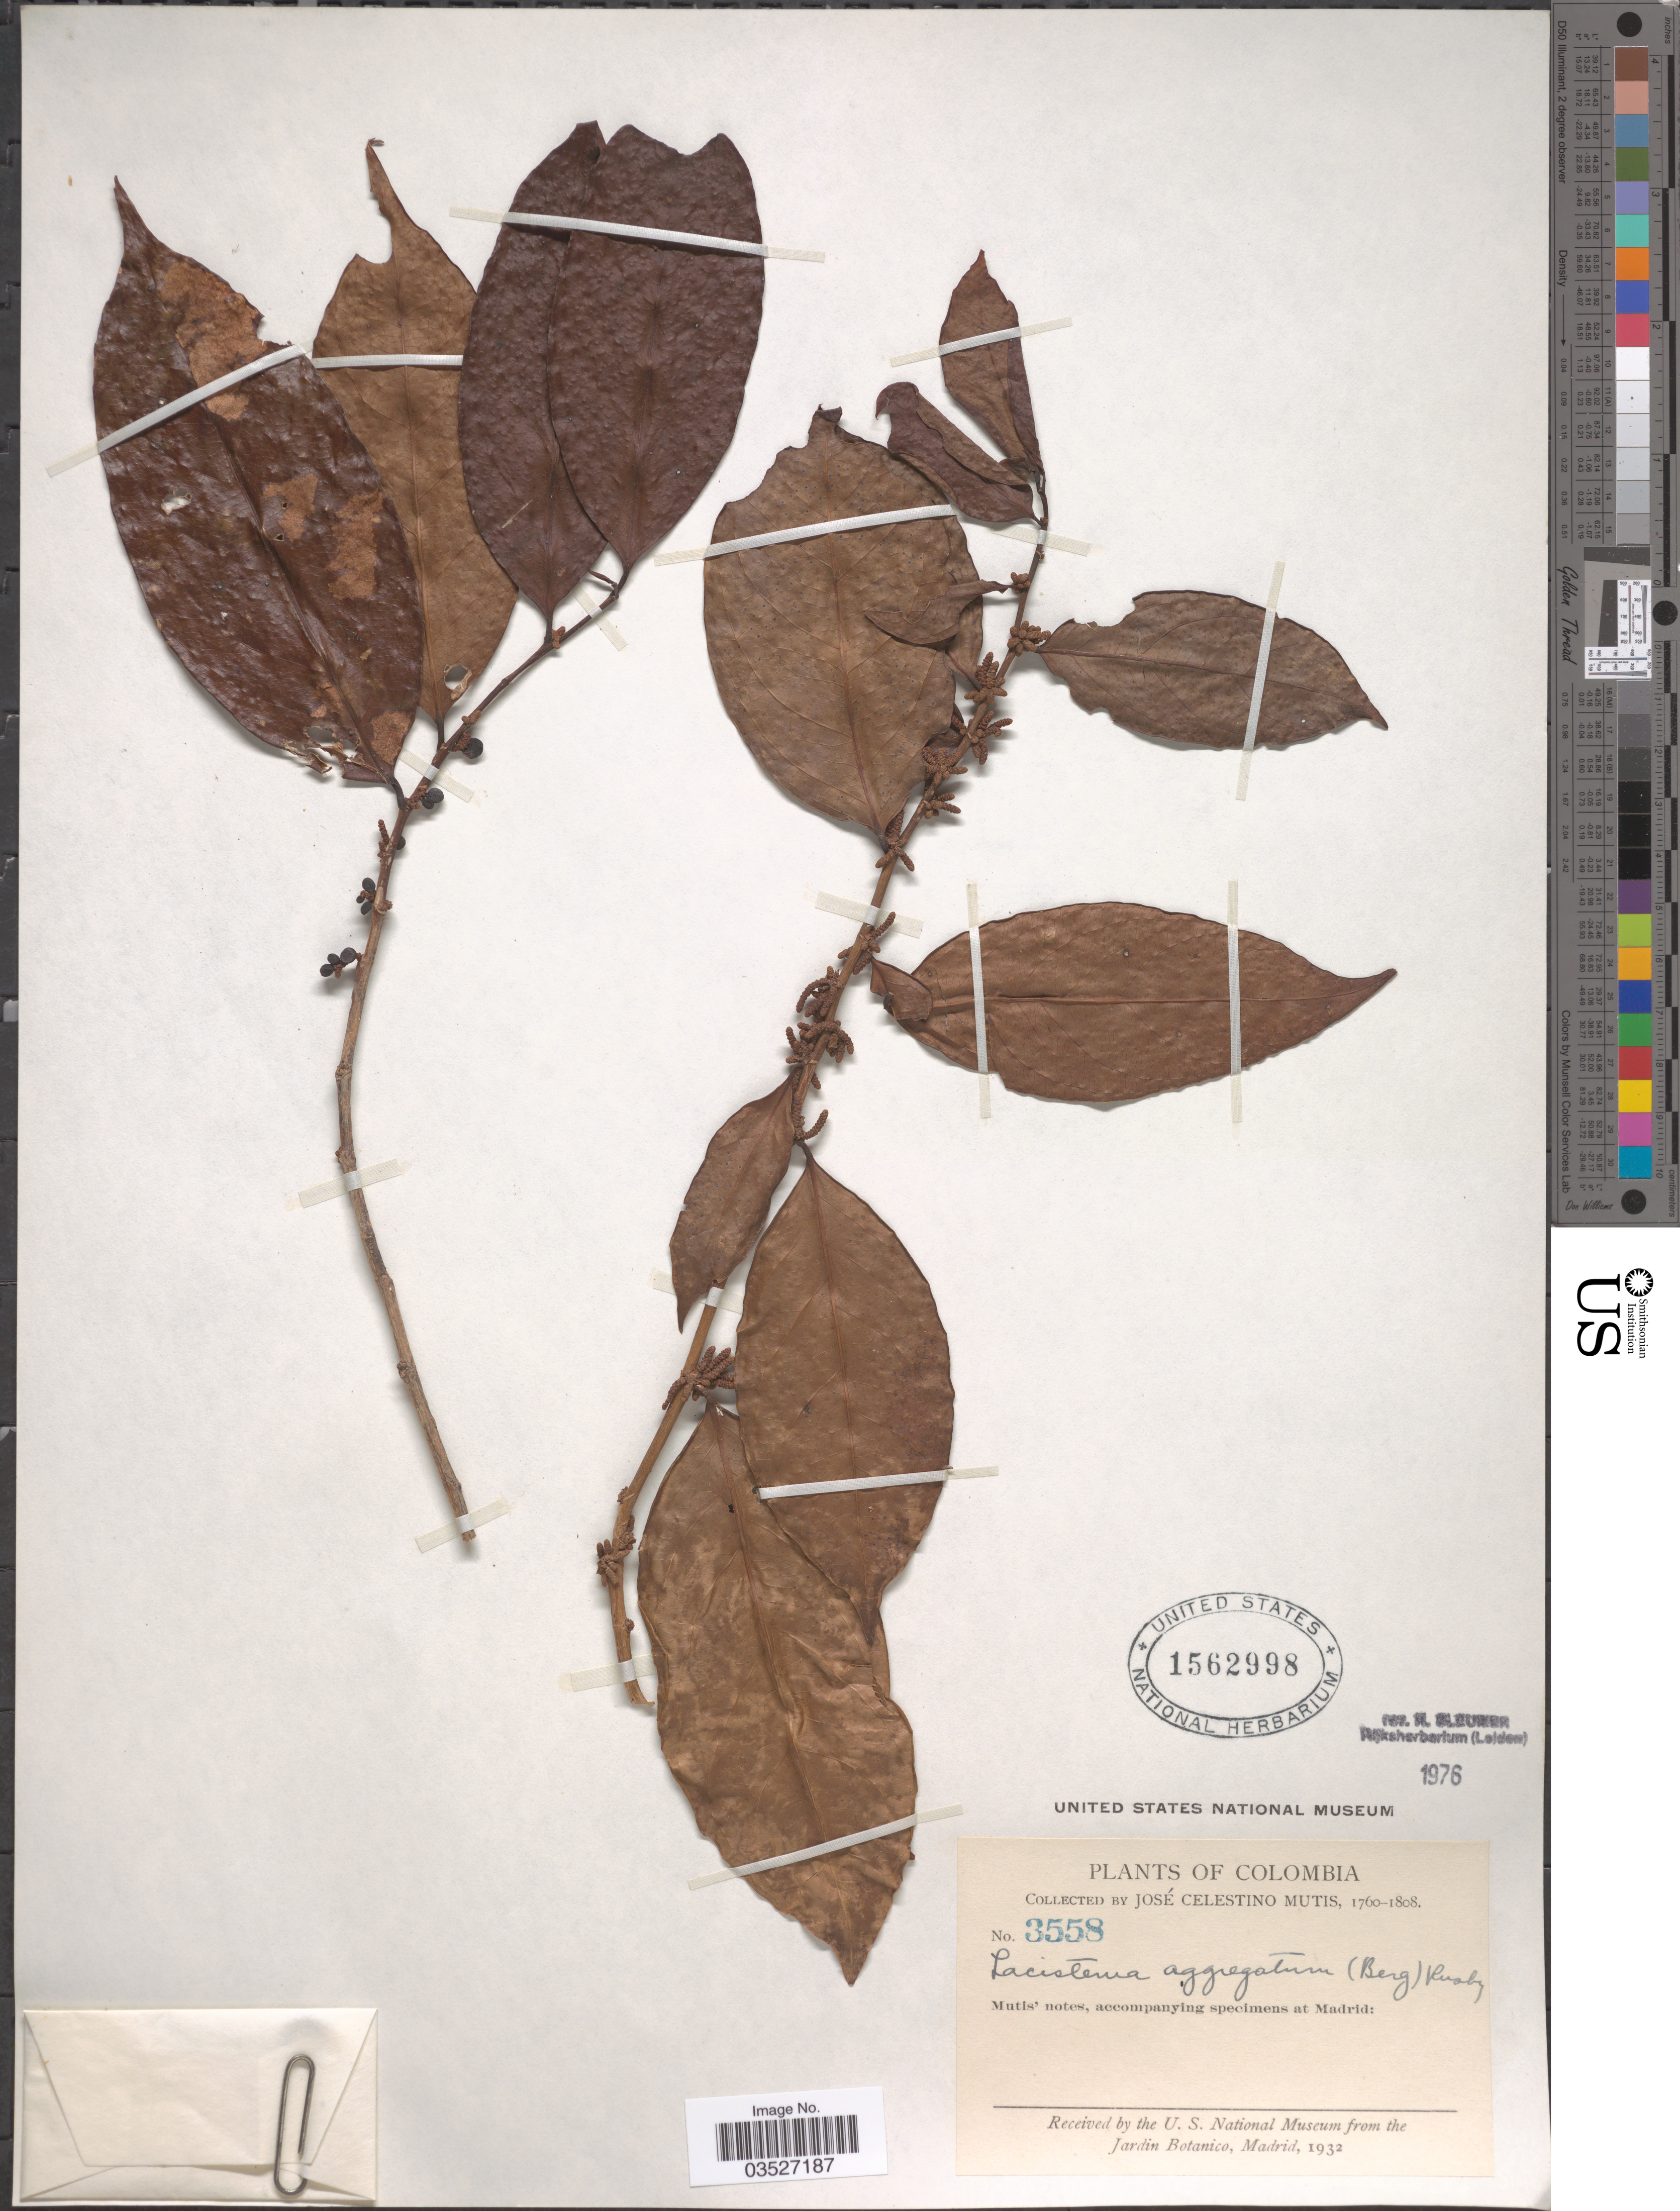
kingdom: Plantae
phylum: Tracheophyta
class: Magnoliopsida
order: Malpighiales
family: Lacistemataceae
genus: Lacistema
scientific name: Lacistema aggregatum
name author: (P.J. Bergius) Rusby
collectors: J. C. B. Mutis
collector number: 3558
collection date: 1760/1808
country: Colombia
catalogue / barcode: US 1562998